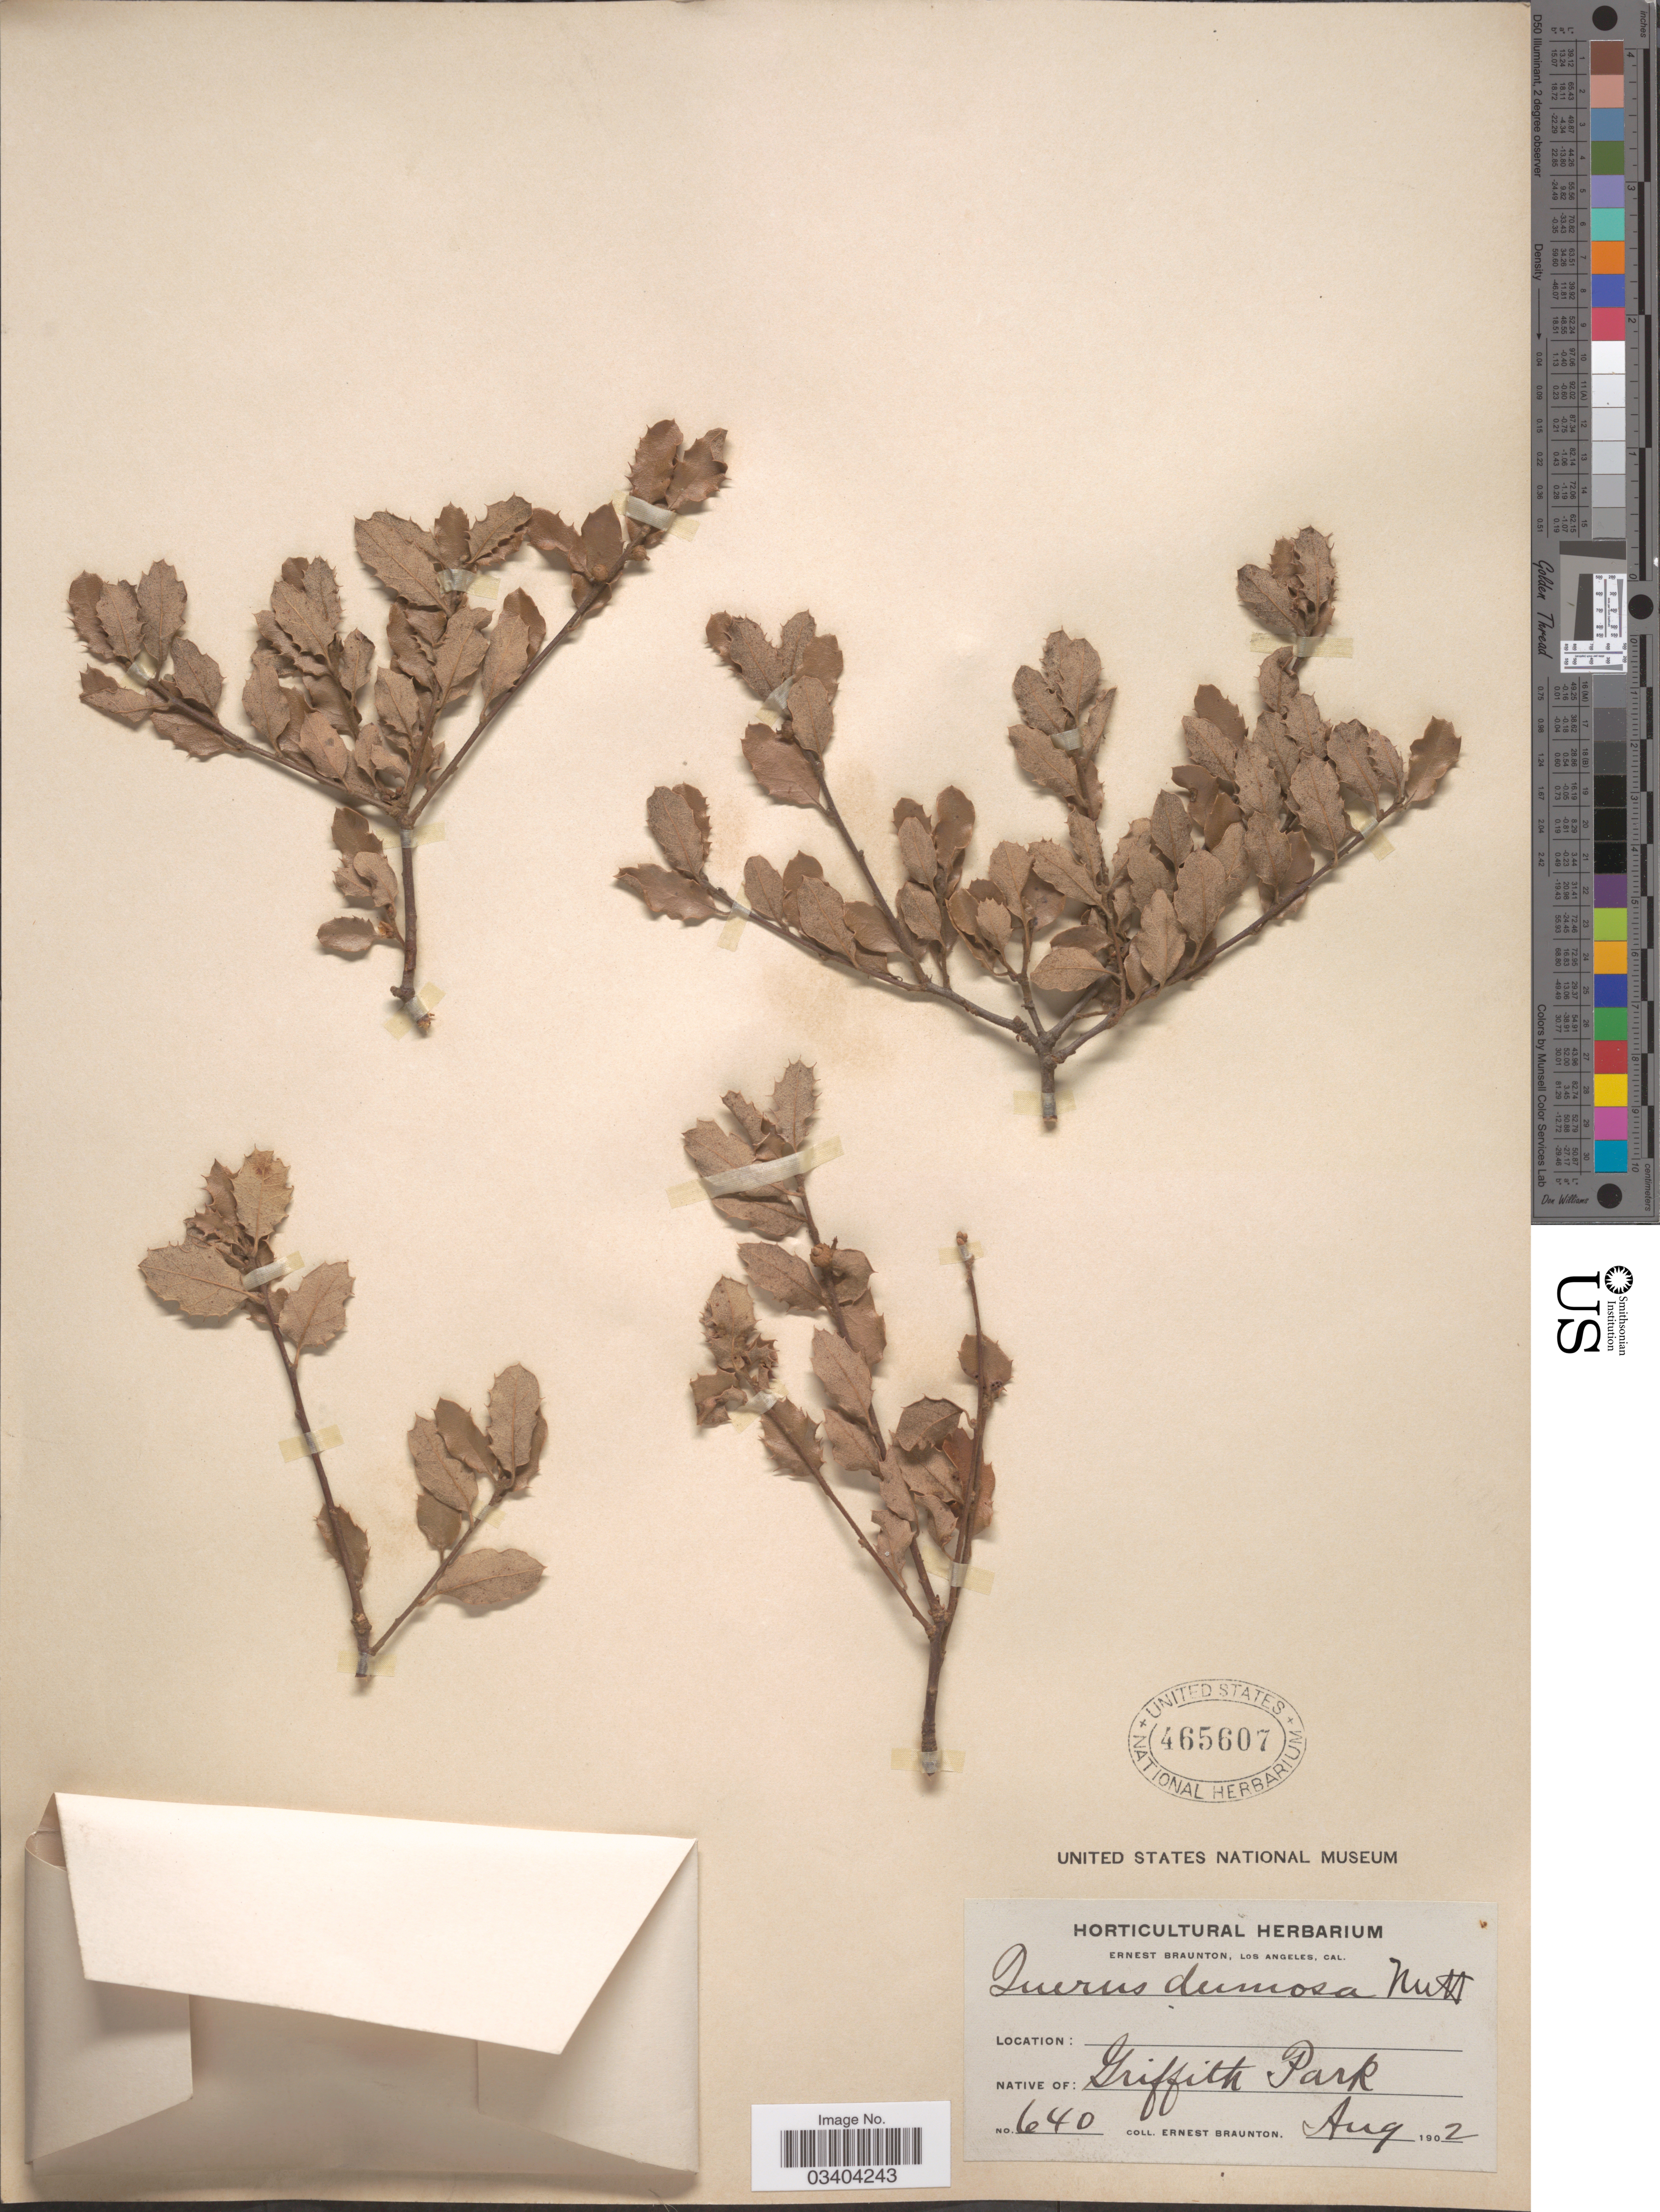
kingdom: Plantae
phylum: Tracheophyta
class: Magnoliopsida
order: Fagales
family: Fagaceae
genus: Quercus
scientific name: Quercus dumosa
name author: Nutt.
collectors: E. Braunton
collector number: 640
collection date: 1902-08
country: United States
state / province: California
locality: Griffith Park. [unsure placement]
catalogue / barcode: US 465607